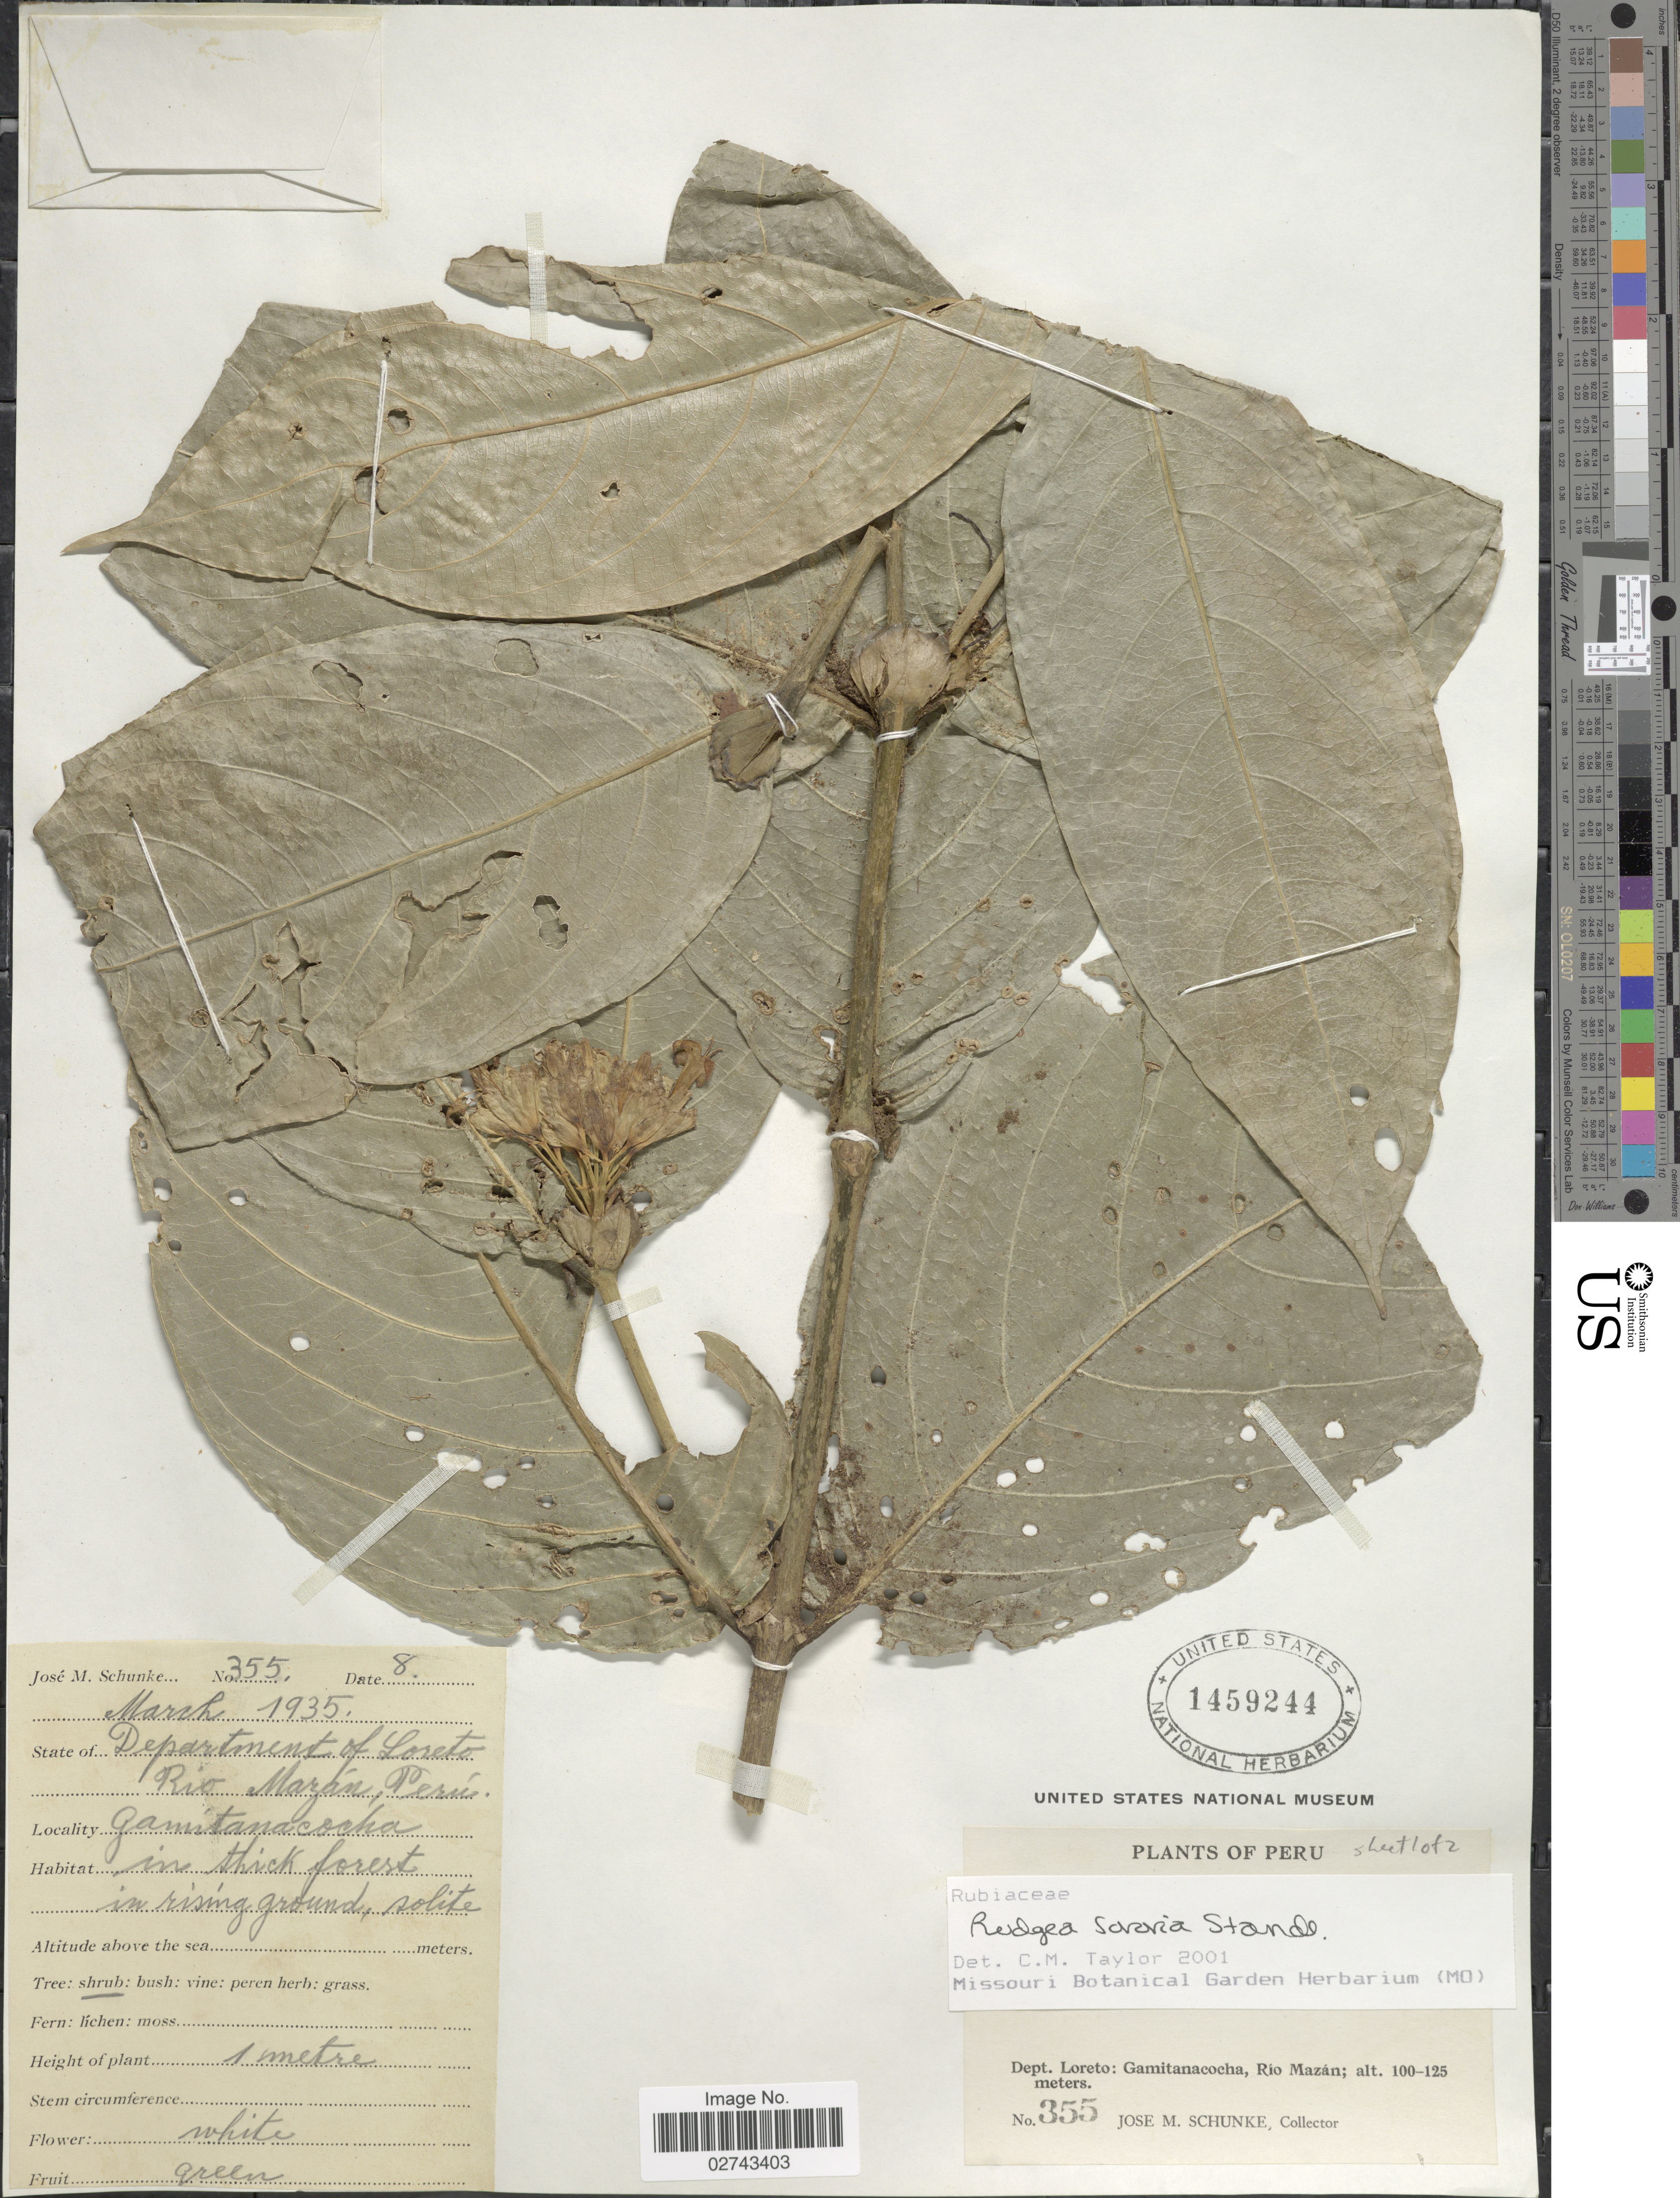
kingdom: Plantae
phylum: Tracheophyta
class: Magnoliopsida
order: Gentianales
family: Rubiaceae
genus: Rudgea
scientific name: Rudgea sororia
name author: Standl.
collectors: J. M. Schunke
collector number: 355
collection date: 1935-03-08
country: Peru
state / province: Loreto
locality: Gamitanacocha, Rio Mazan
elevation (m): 100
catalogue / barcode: US 1459244